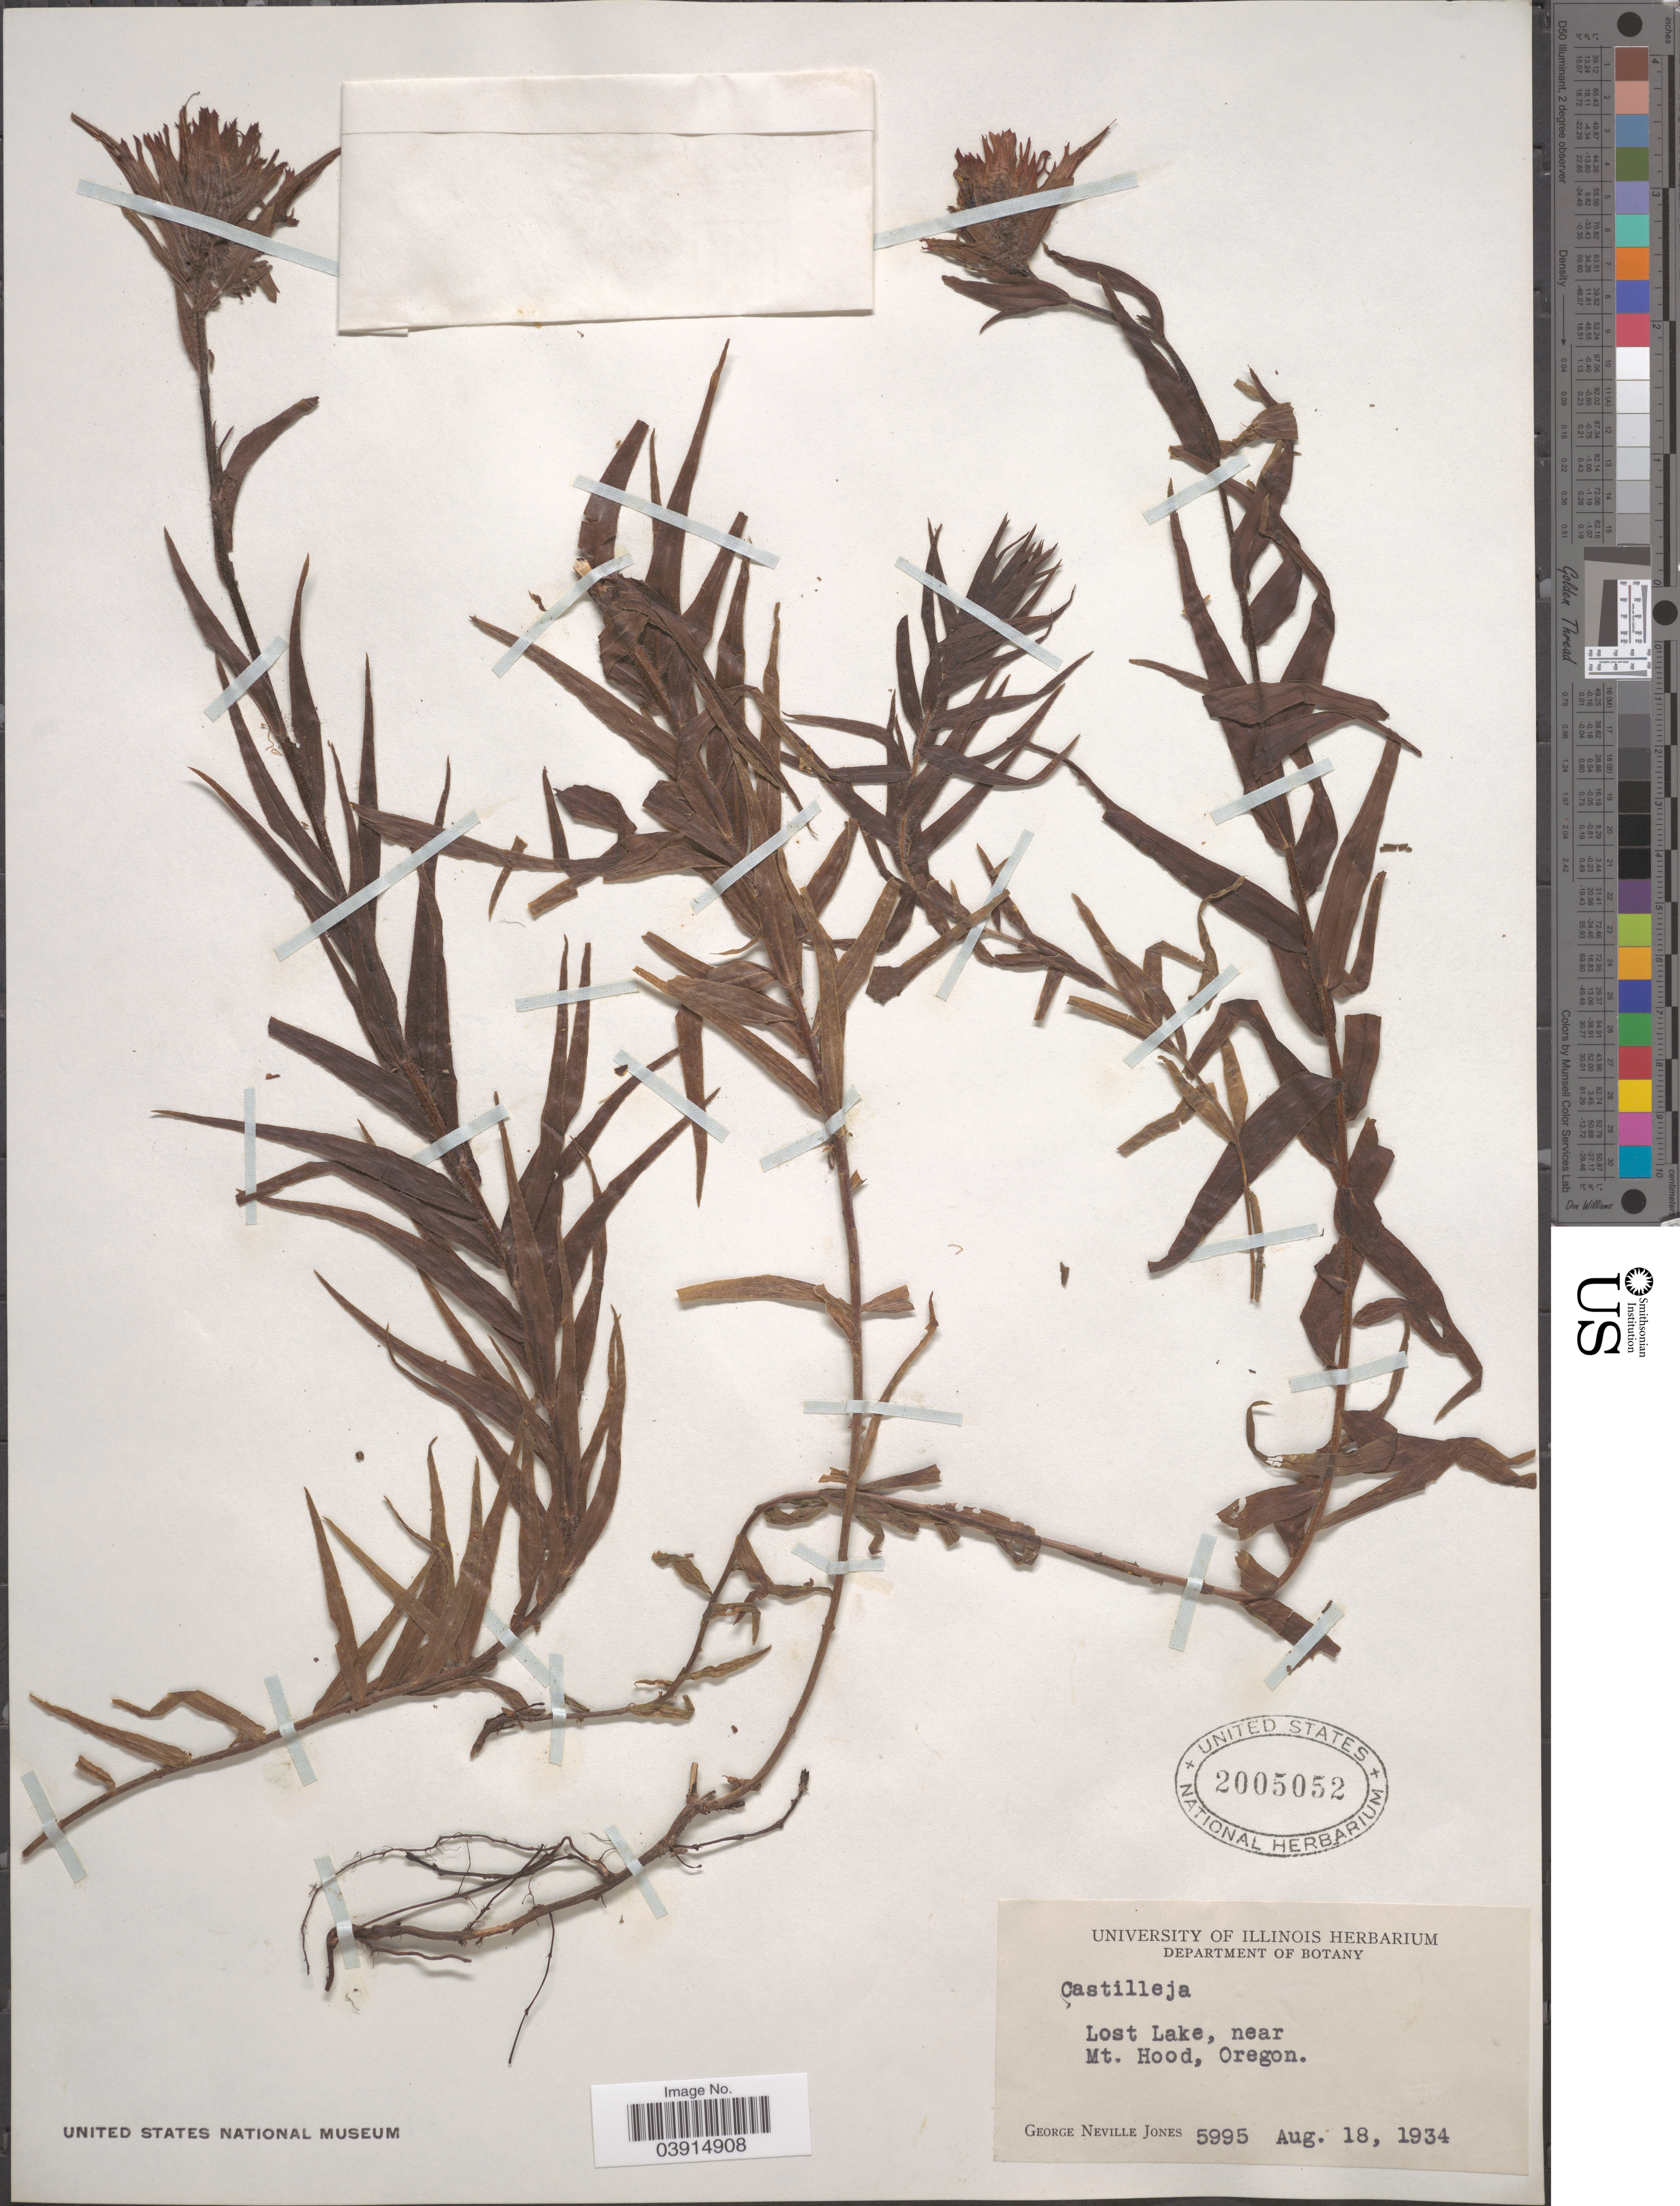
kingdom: Plantae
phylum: Tracheophyta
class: Magnoliopsida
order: Lamiales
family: Orobanchaceae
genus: Castilleja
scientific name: Castilleja sp.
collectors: G. N. Jones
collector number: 5995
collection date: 1934-08-18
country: United States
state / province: Oregon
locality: Lost Lake, near Mt. Hood.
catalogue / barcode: US 2005052